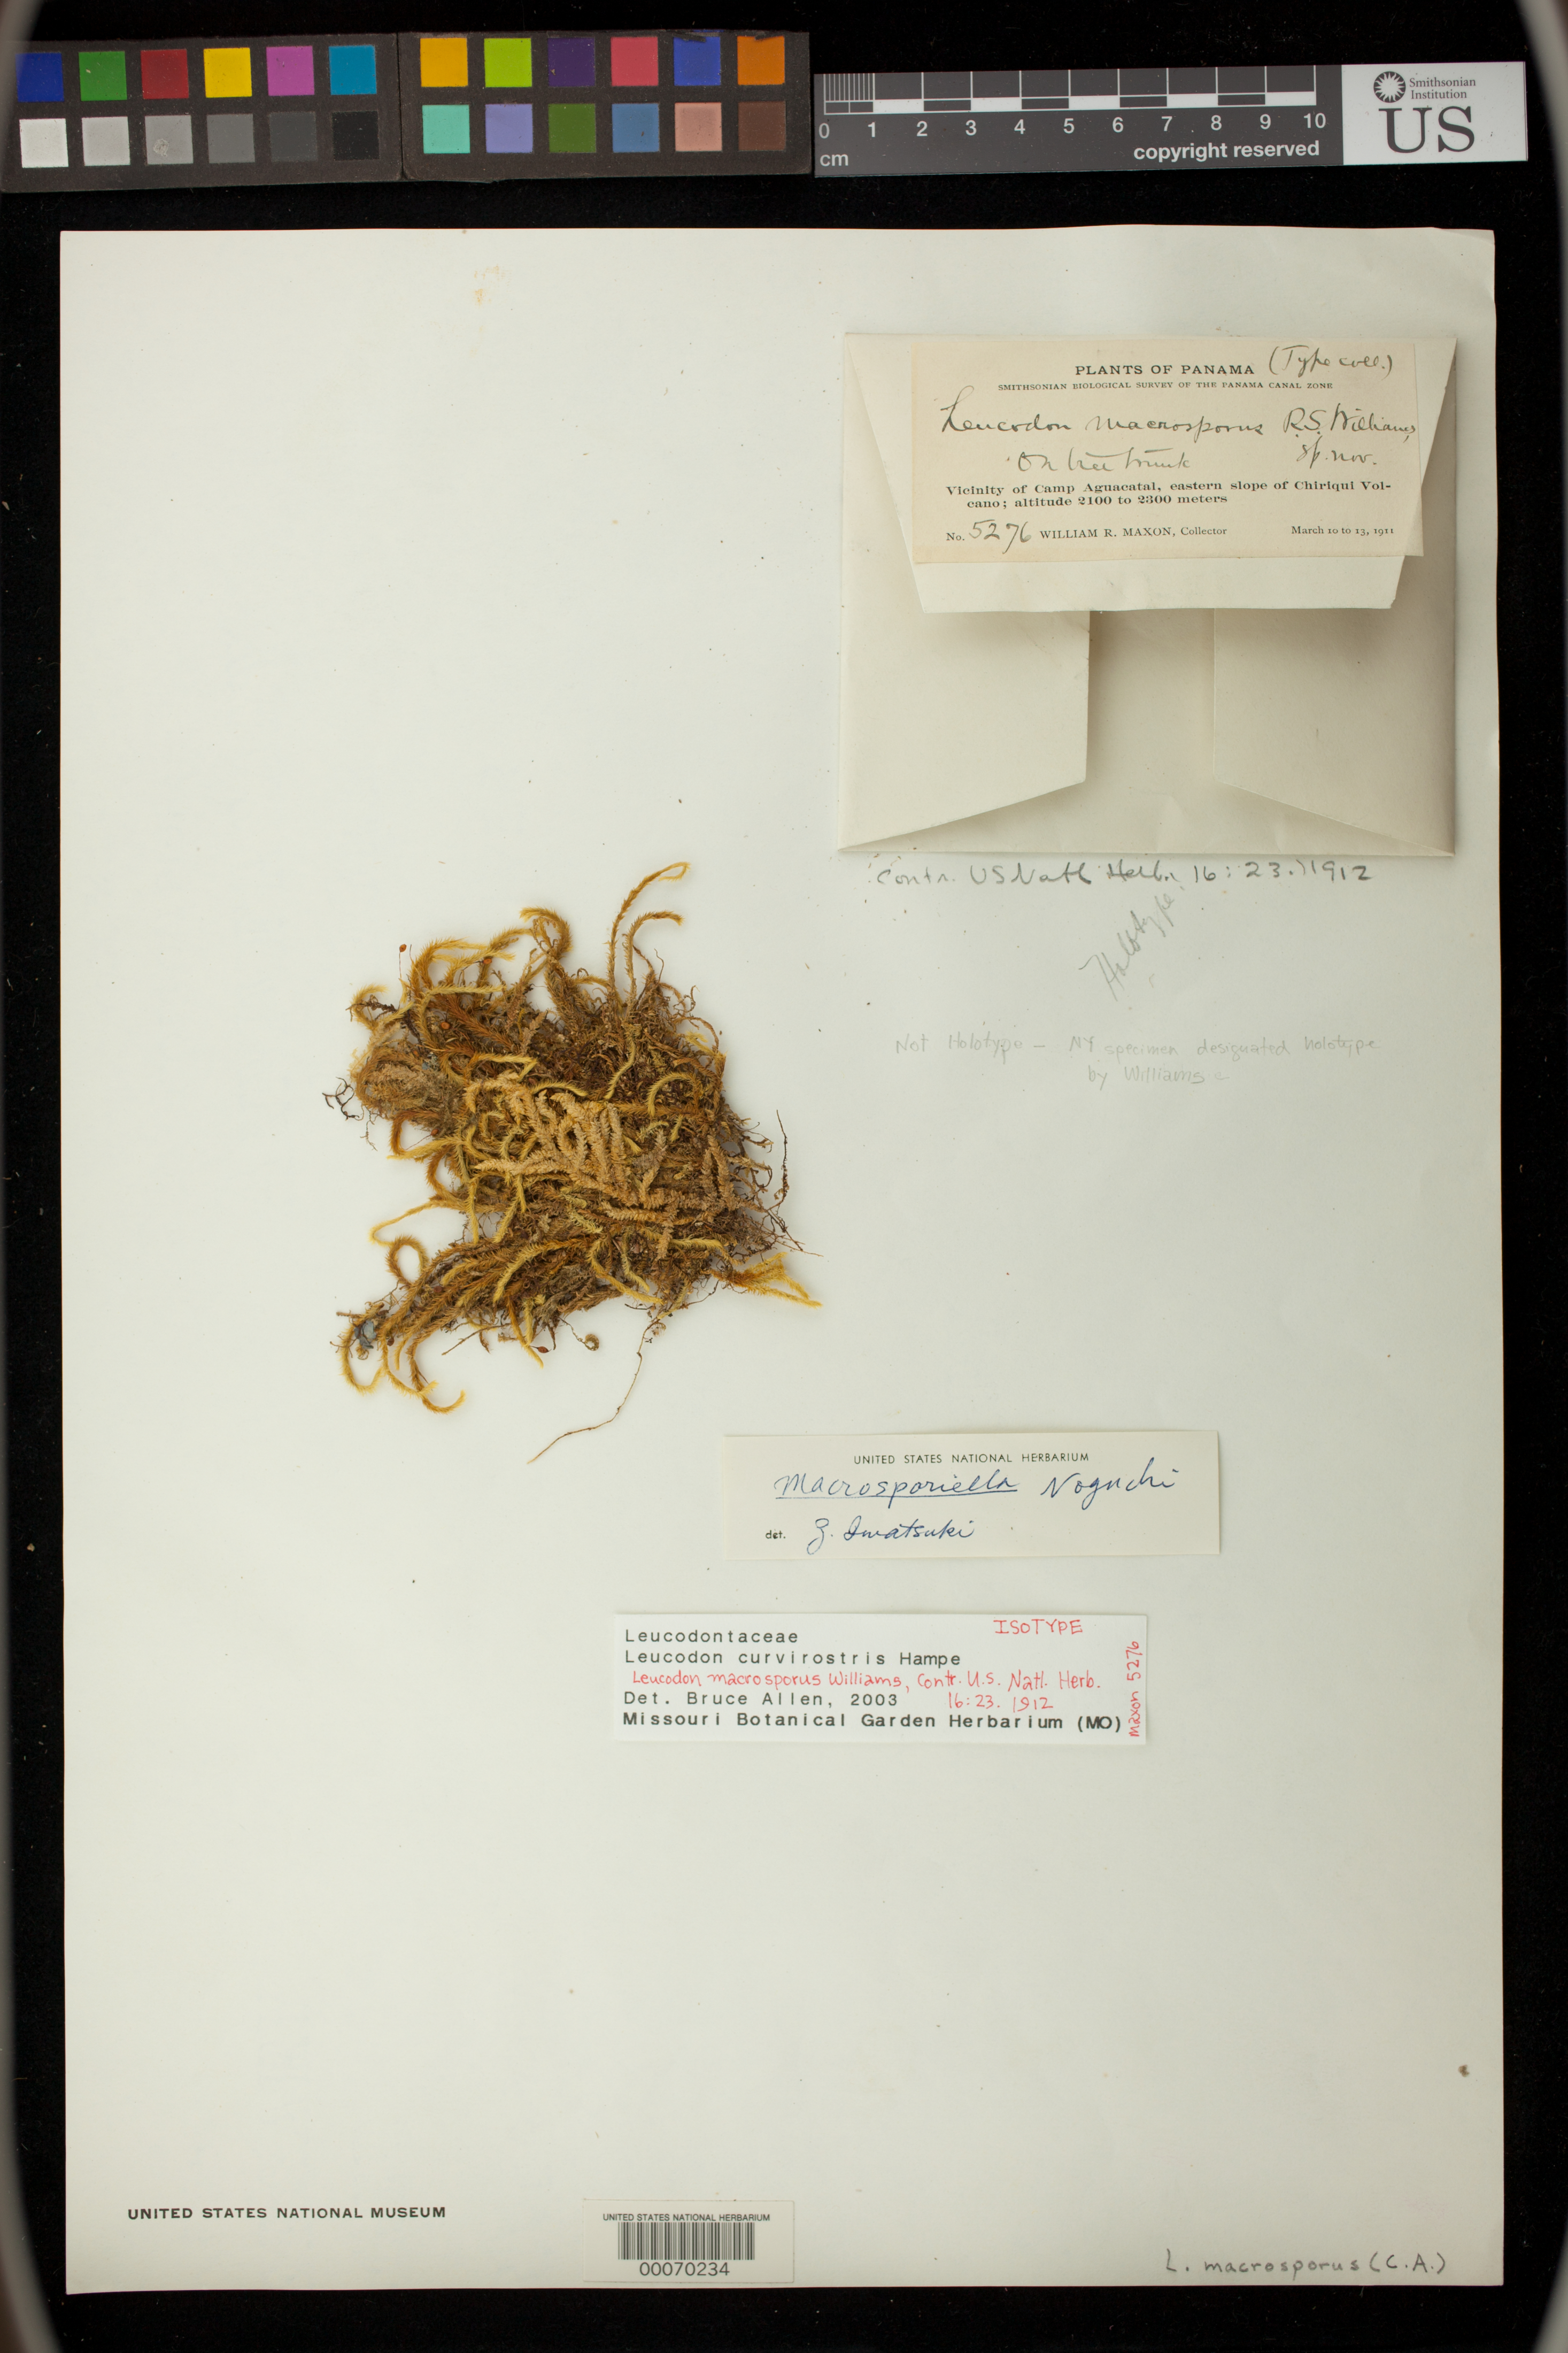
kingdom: Plantae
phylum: Bryophyta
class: Bryopsida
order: Hypnales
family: Leucodontaceae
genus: Leucodon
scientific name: Leucodon macrosporus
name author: R.S. Williams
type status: Isotype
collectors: W. R. Maxon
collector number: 5276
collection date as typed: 10 Mar 1911 to 13 Mar 1911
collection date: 1911-03-10/1911-03-13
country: Panama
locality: Vicinity of Camp Aquacatal, eastern slope of Chiriqui Volcan.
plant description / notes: Previously recorded as holotype, but specimen is annotated as isotype (and protologue specifies types are deposted at NY)